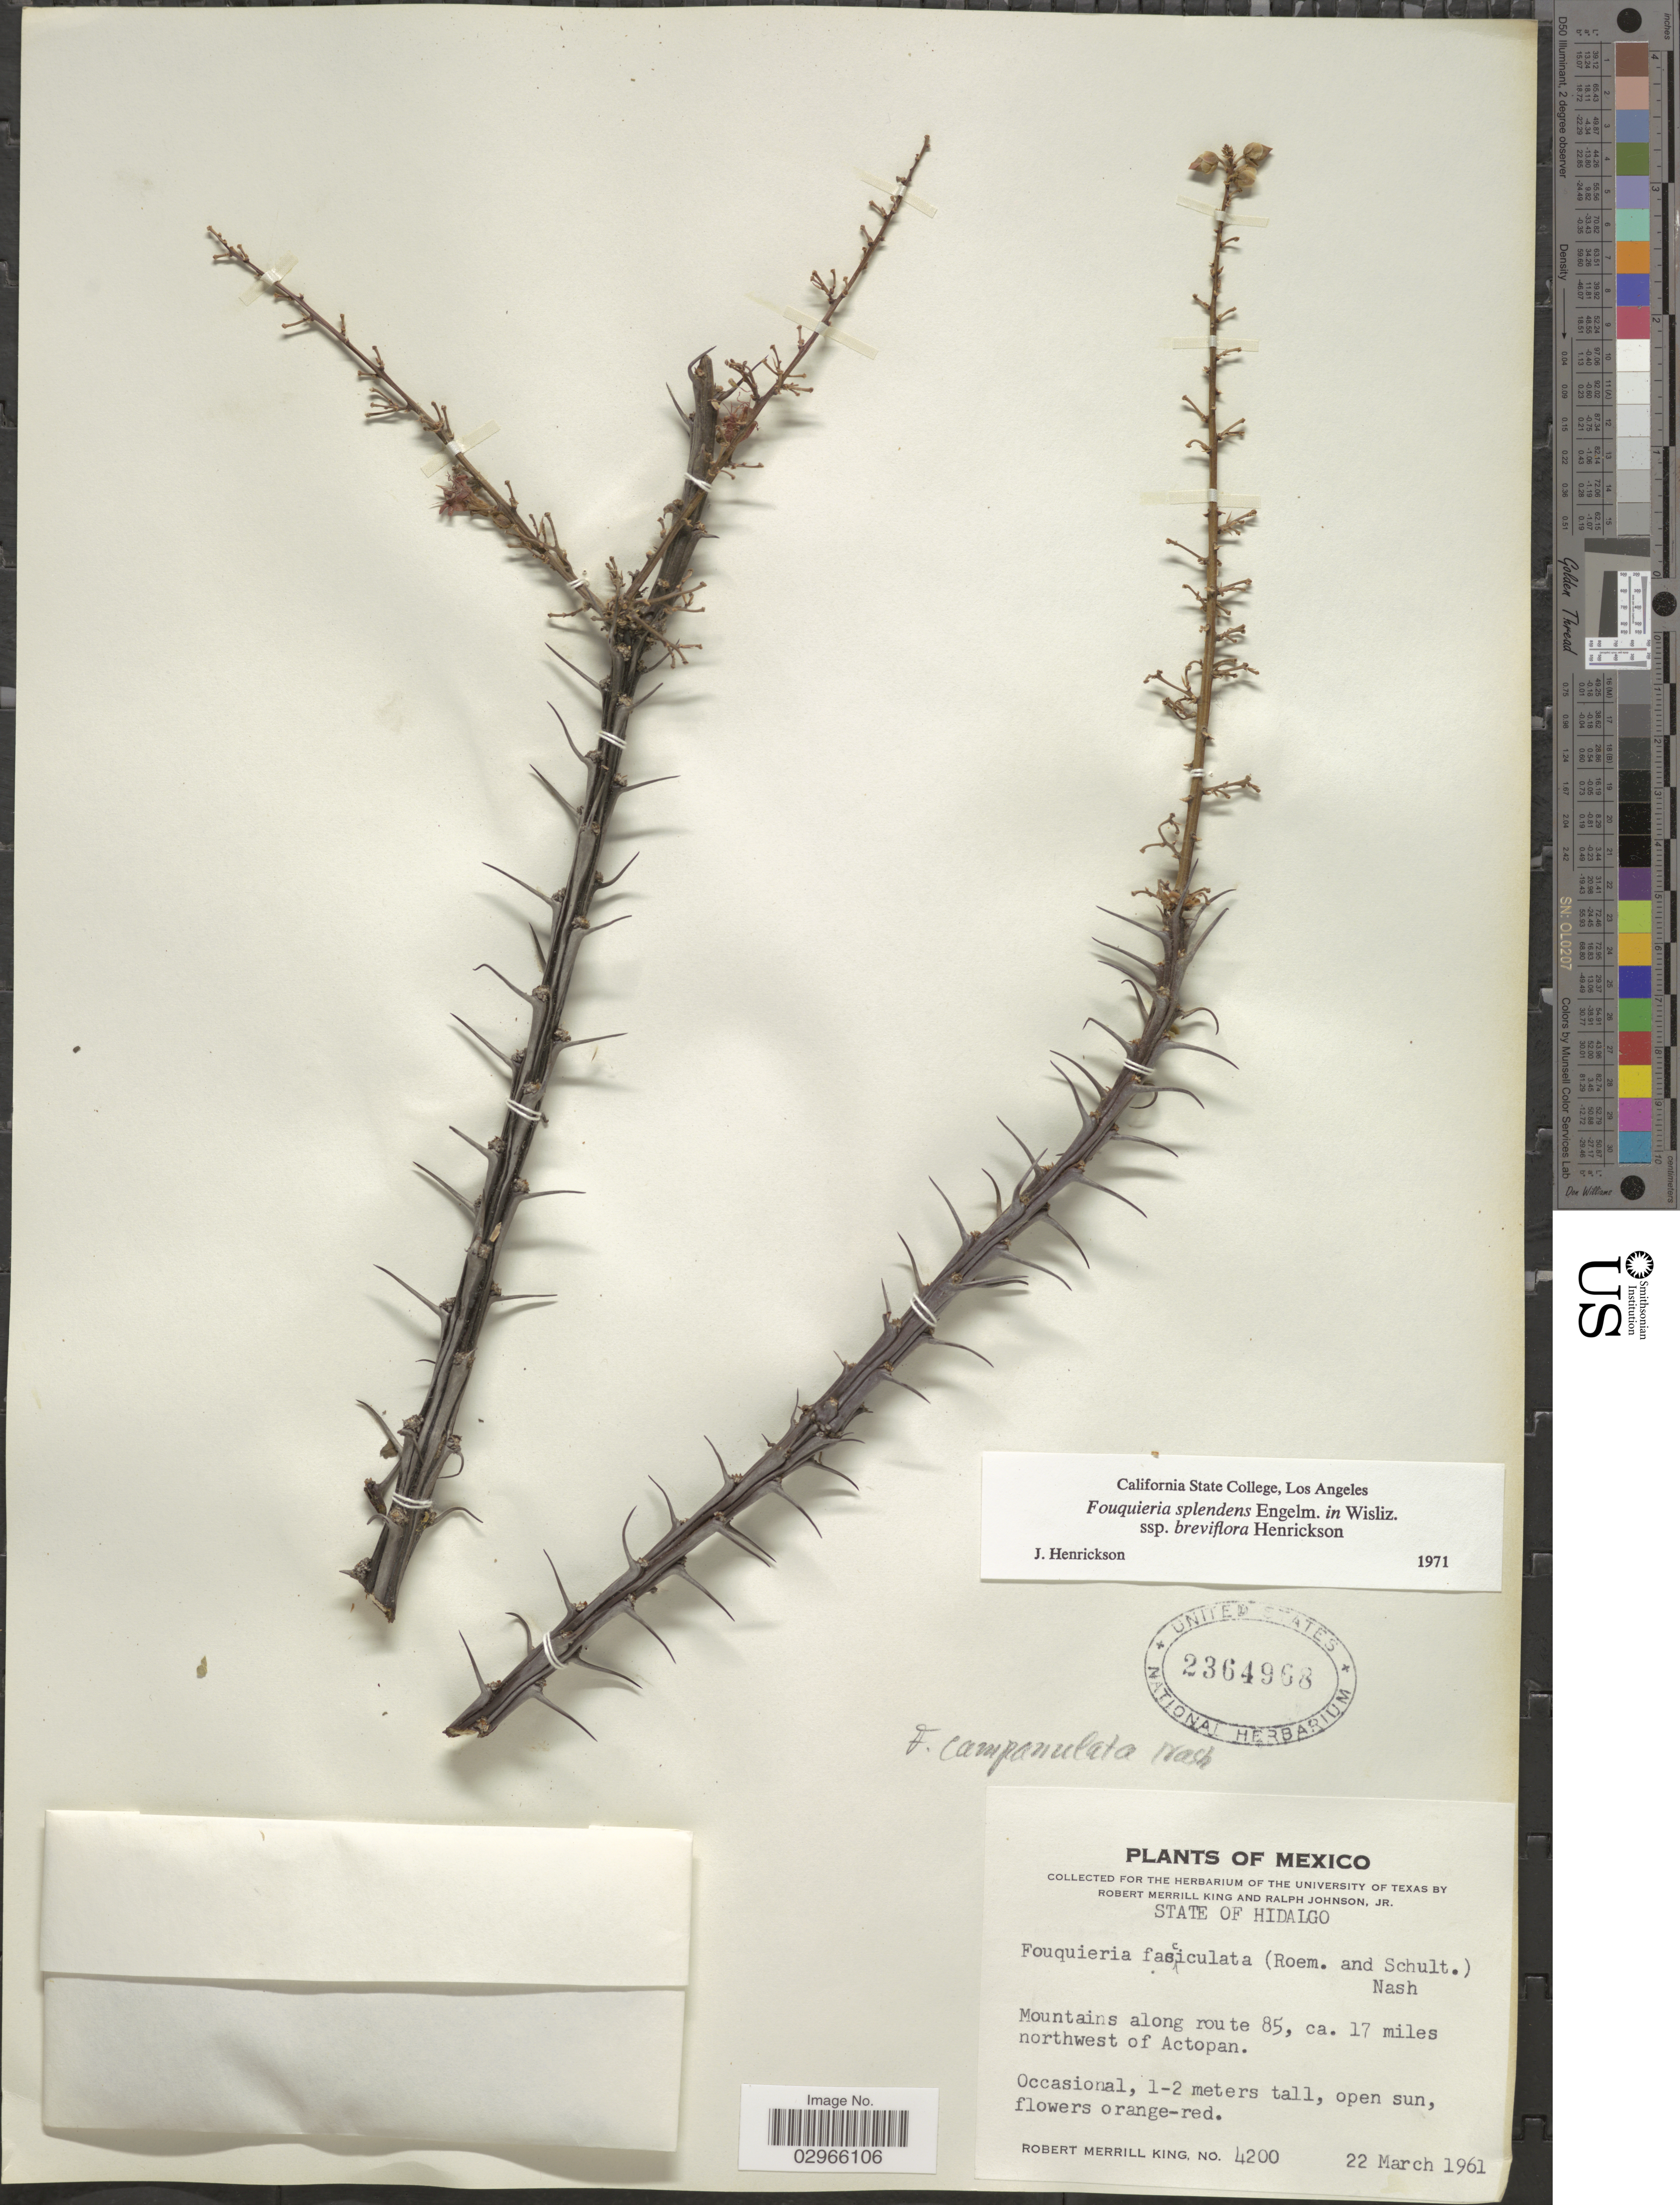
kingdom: Plantae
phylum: Tracheophyta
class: Magnoliopsida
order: Ericales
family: Fouquieriaceae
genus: Fouquieria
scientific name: Fouquieria splendens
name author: Engelm.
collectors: R. M. King & R. Johnson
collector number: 4200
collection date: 1961-03-22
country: Mexico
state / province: Hidalgo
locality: Mountains along route 85, ca. 17 miles northwest of Actopan.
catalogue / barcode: US 2364968